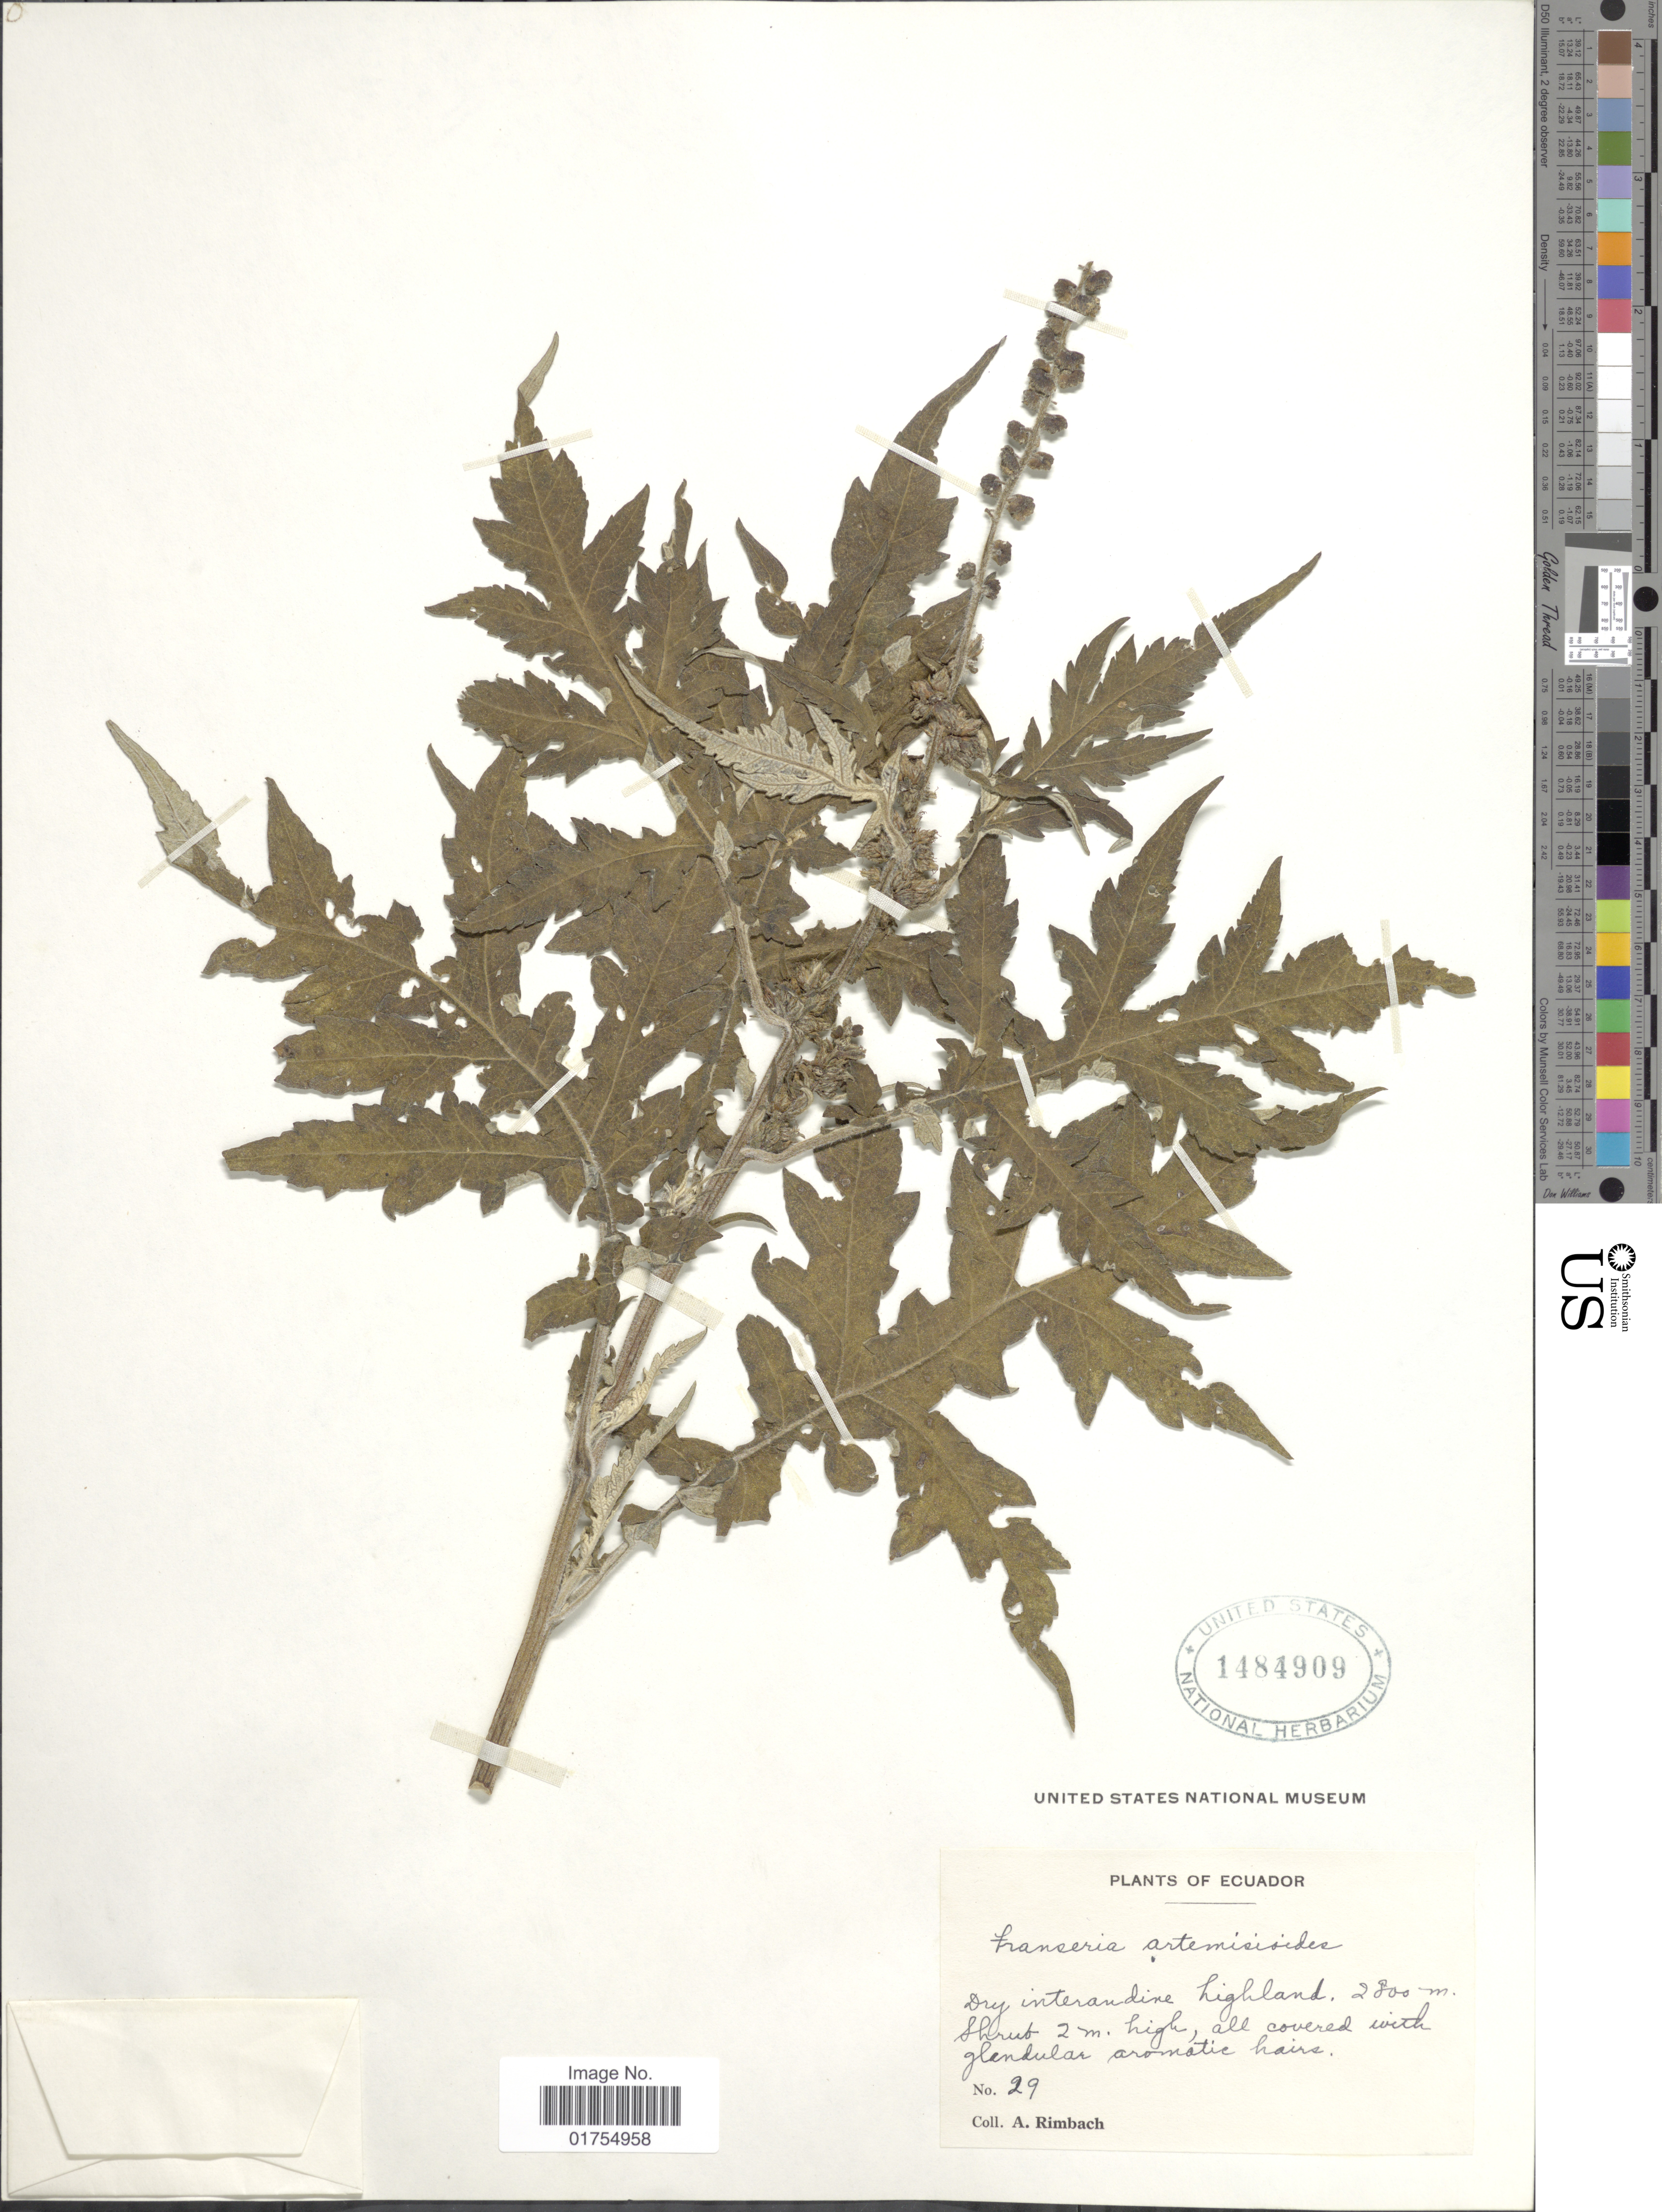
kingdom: Plantae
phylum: Tracheophyta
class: Magnoliopsida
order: Asterales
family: Asteraceae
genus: Franseria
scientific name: Franseria artemisioides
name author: Willd.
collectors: A. Rimbach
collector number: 29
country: Ecuador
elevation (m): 2800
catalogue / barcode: US 1484909